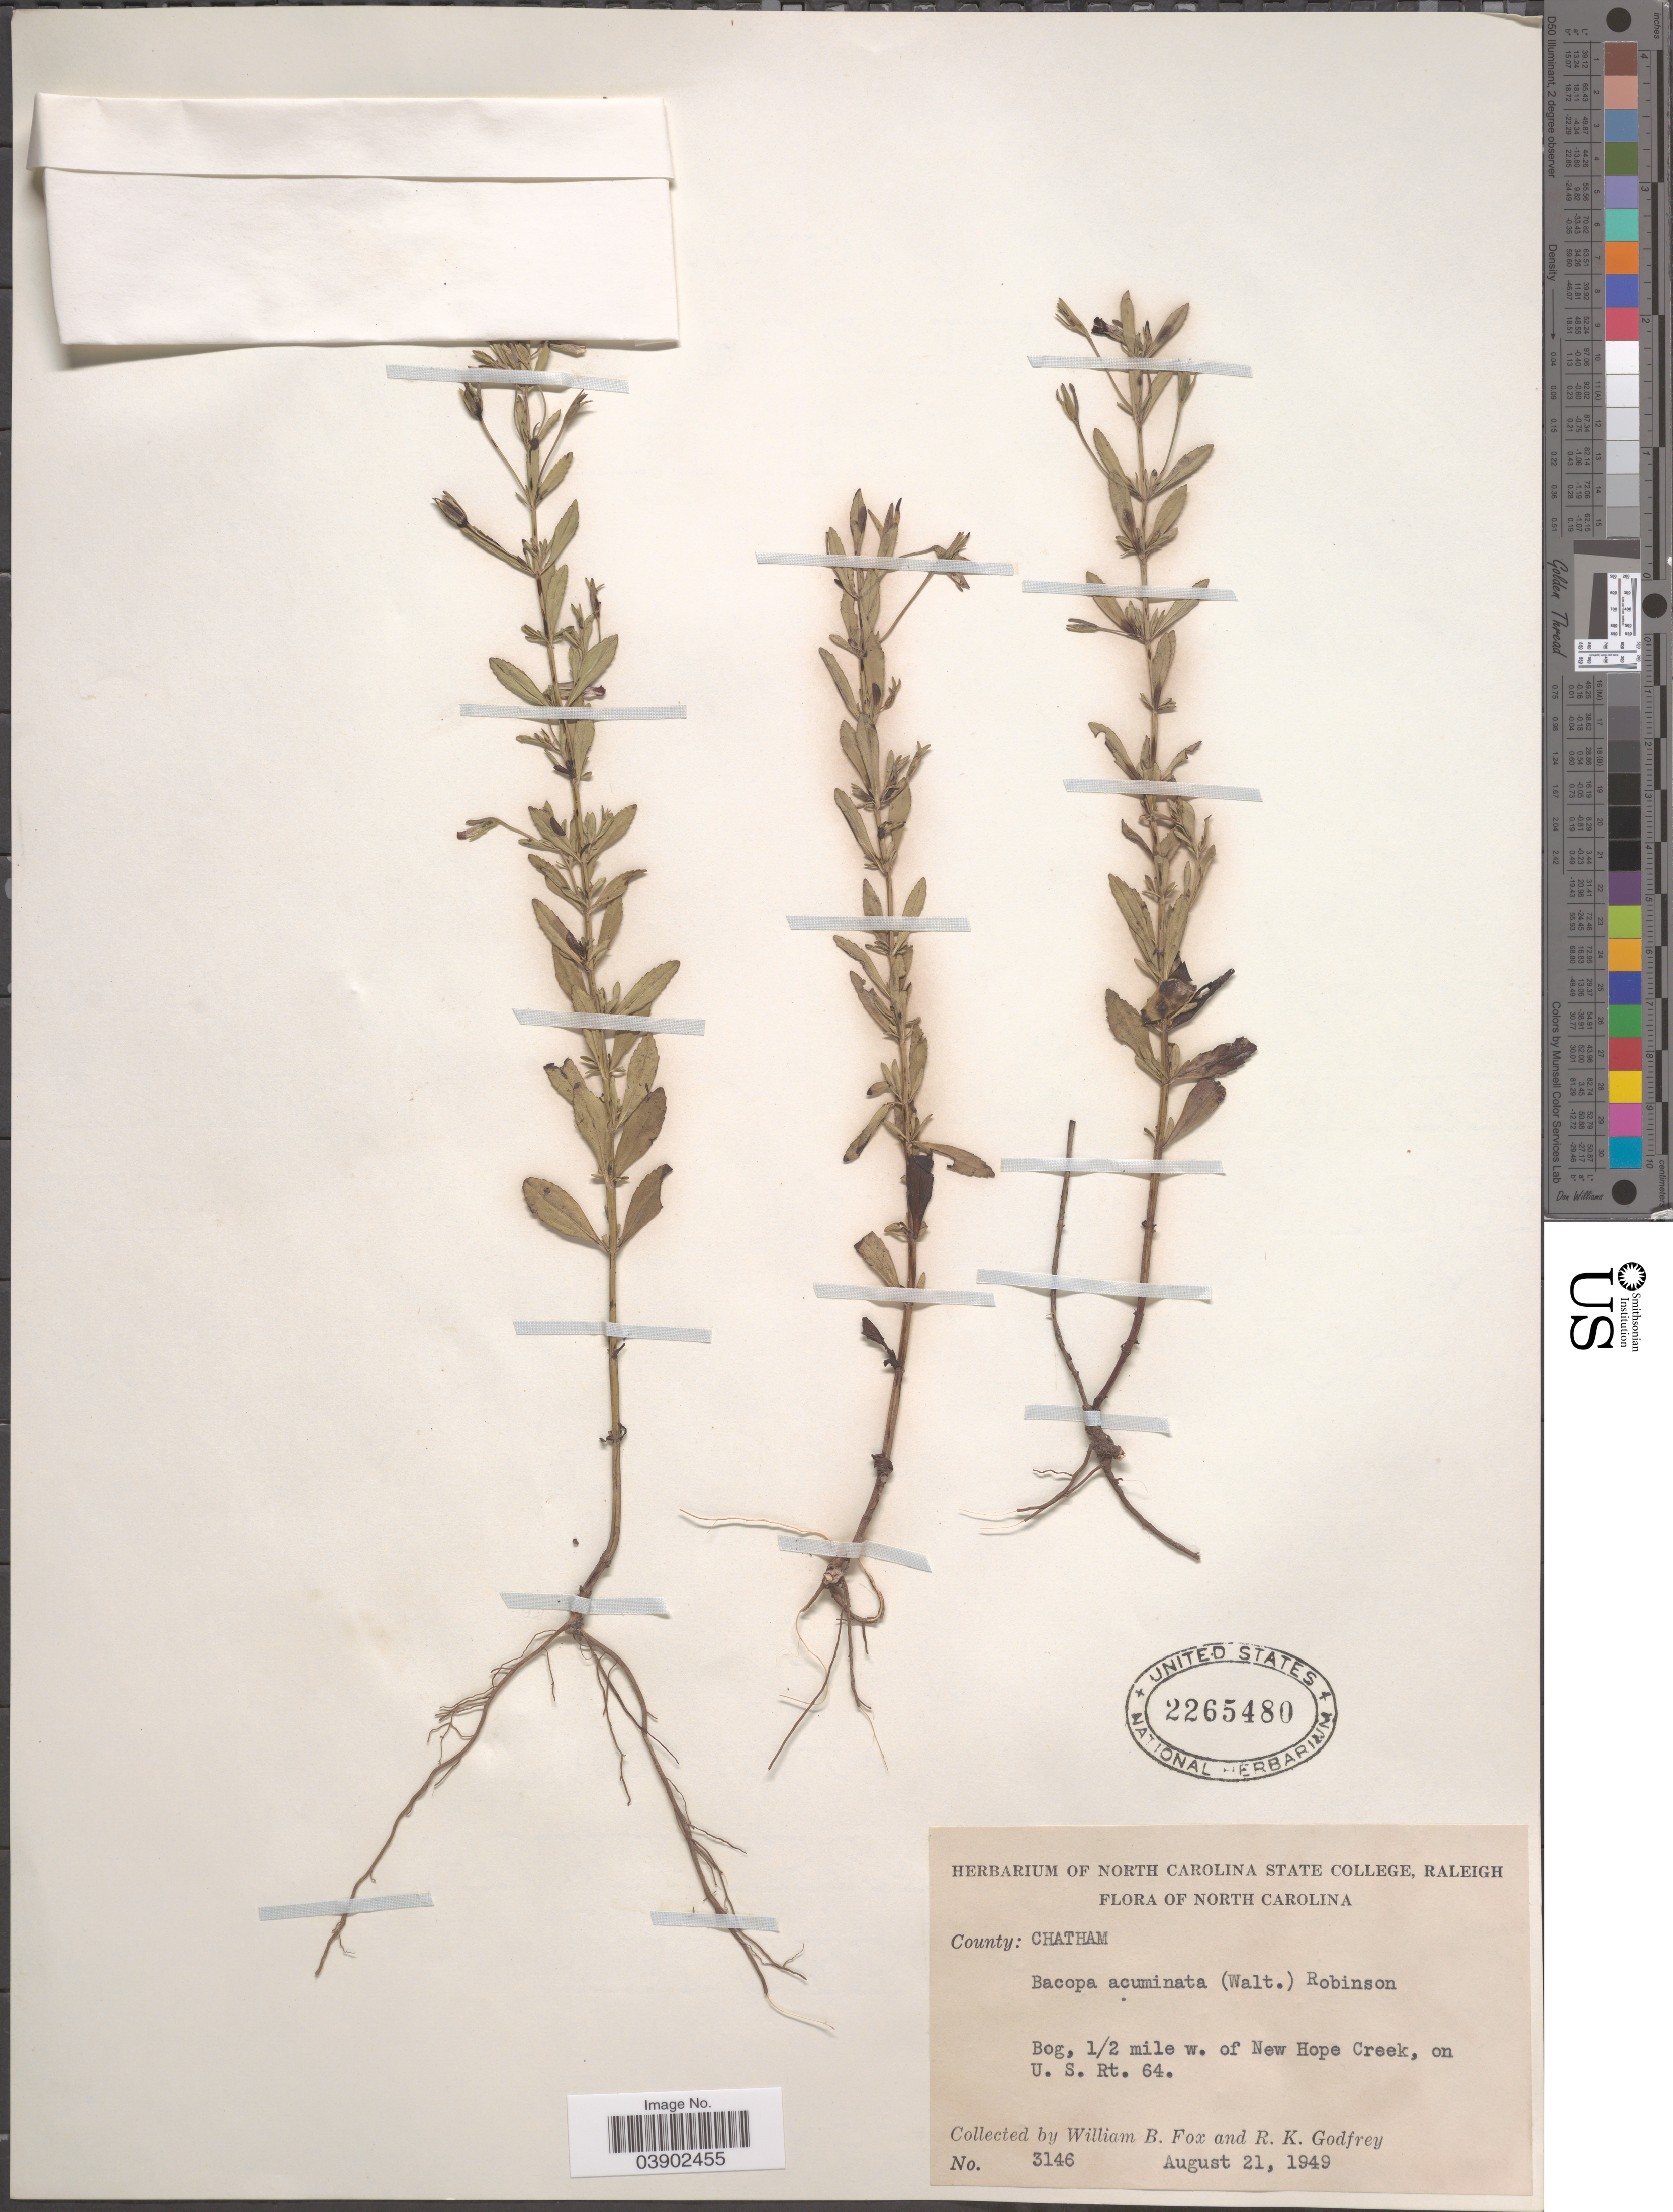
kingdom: Plantae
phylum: Tracheophyta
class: Magnoliopsida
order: Lamiales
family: Plantaginaceae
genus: Mecardonia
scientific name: Mecardonia acuminata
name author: (Walter) Small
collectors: W. B. Fox & R. K. Godfrey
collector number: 3146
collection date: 1949-08-21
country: United States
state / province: North Carolina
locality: County: Chatham. Bog, ½ mile w. of New Hope Creek, on U.S. Rt. 64.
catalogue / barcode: US 2265480